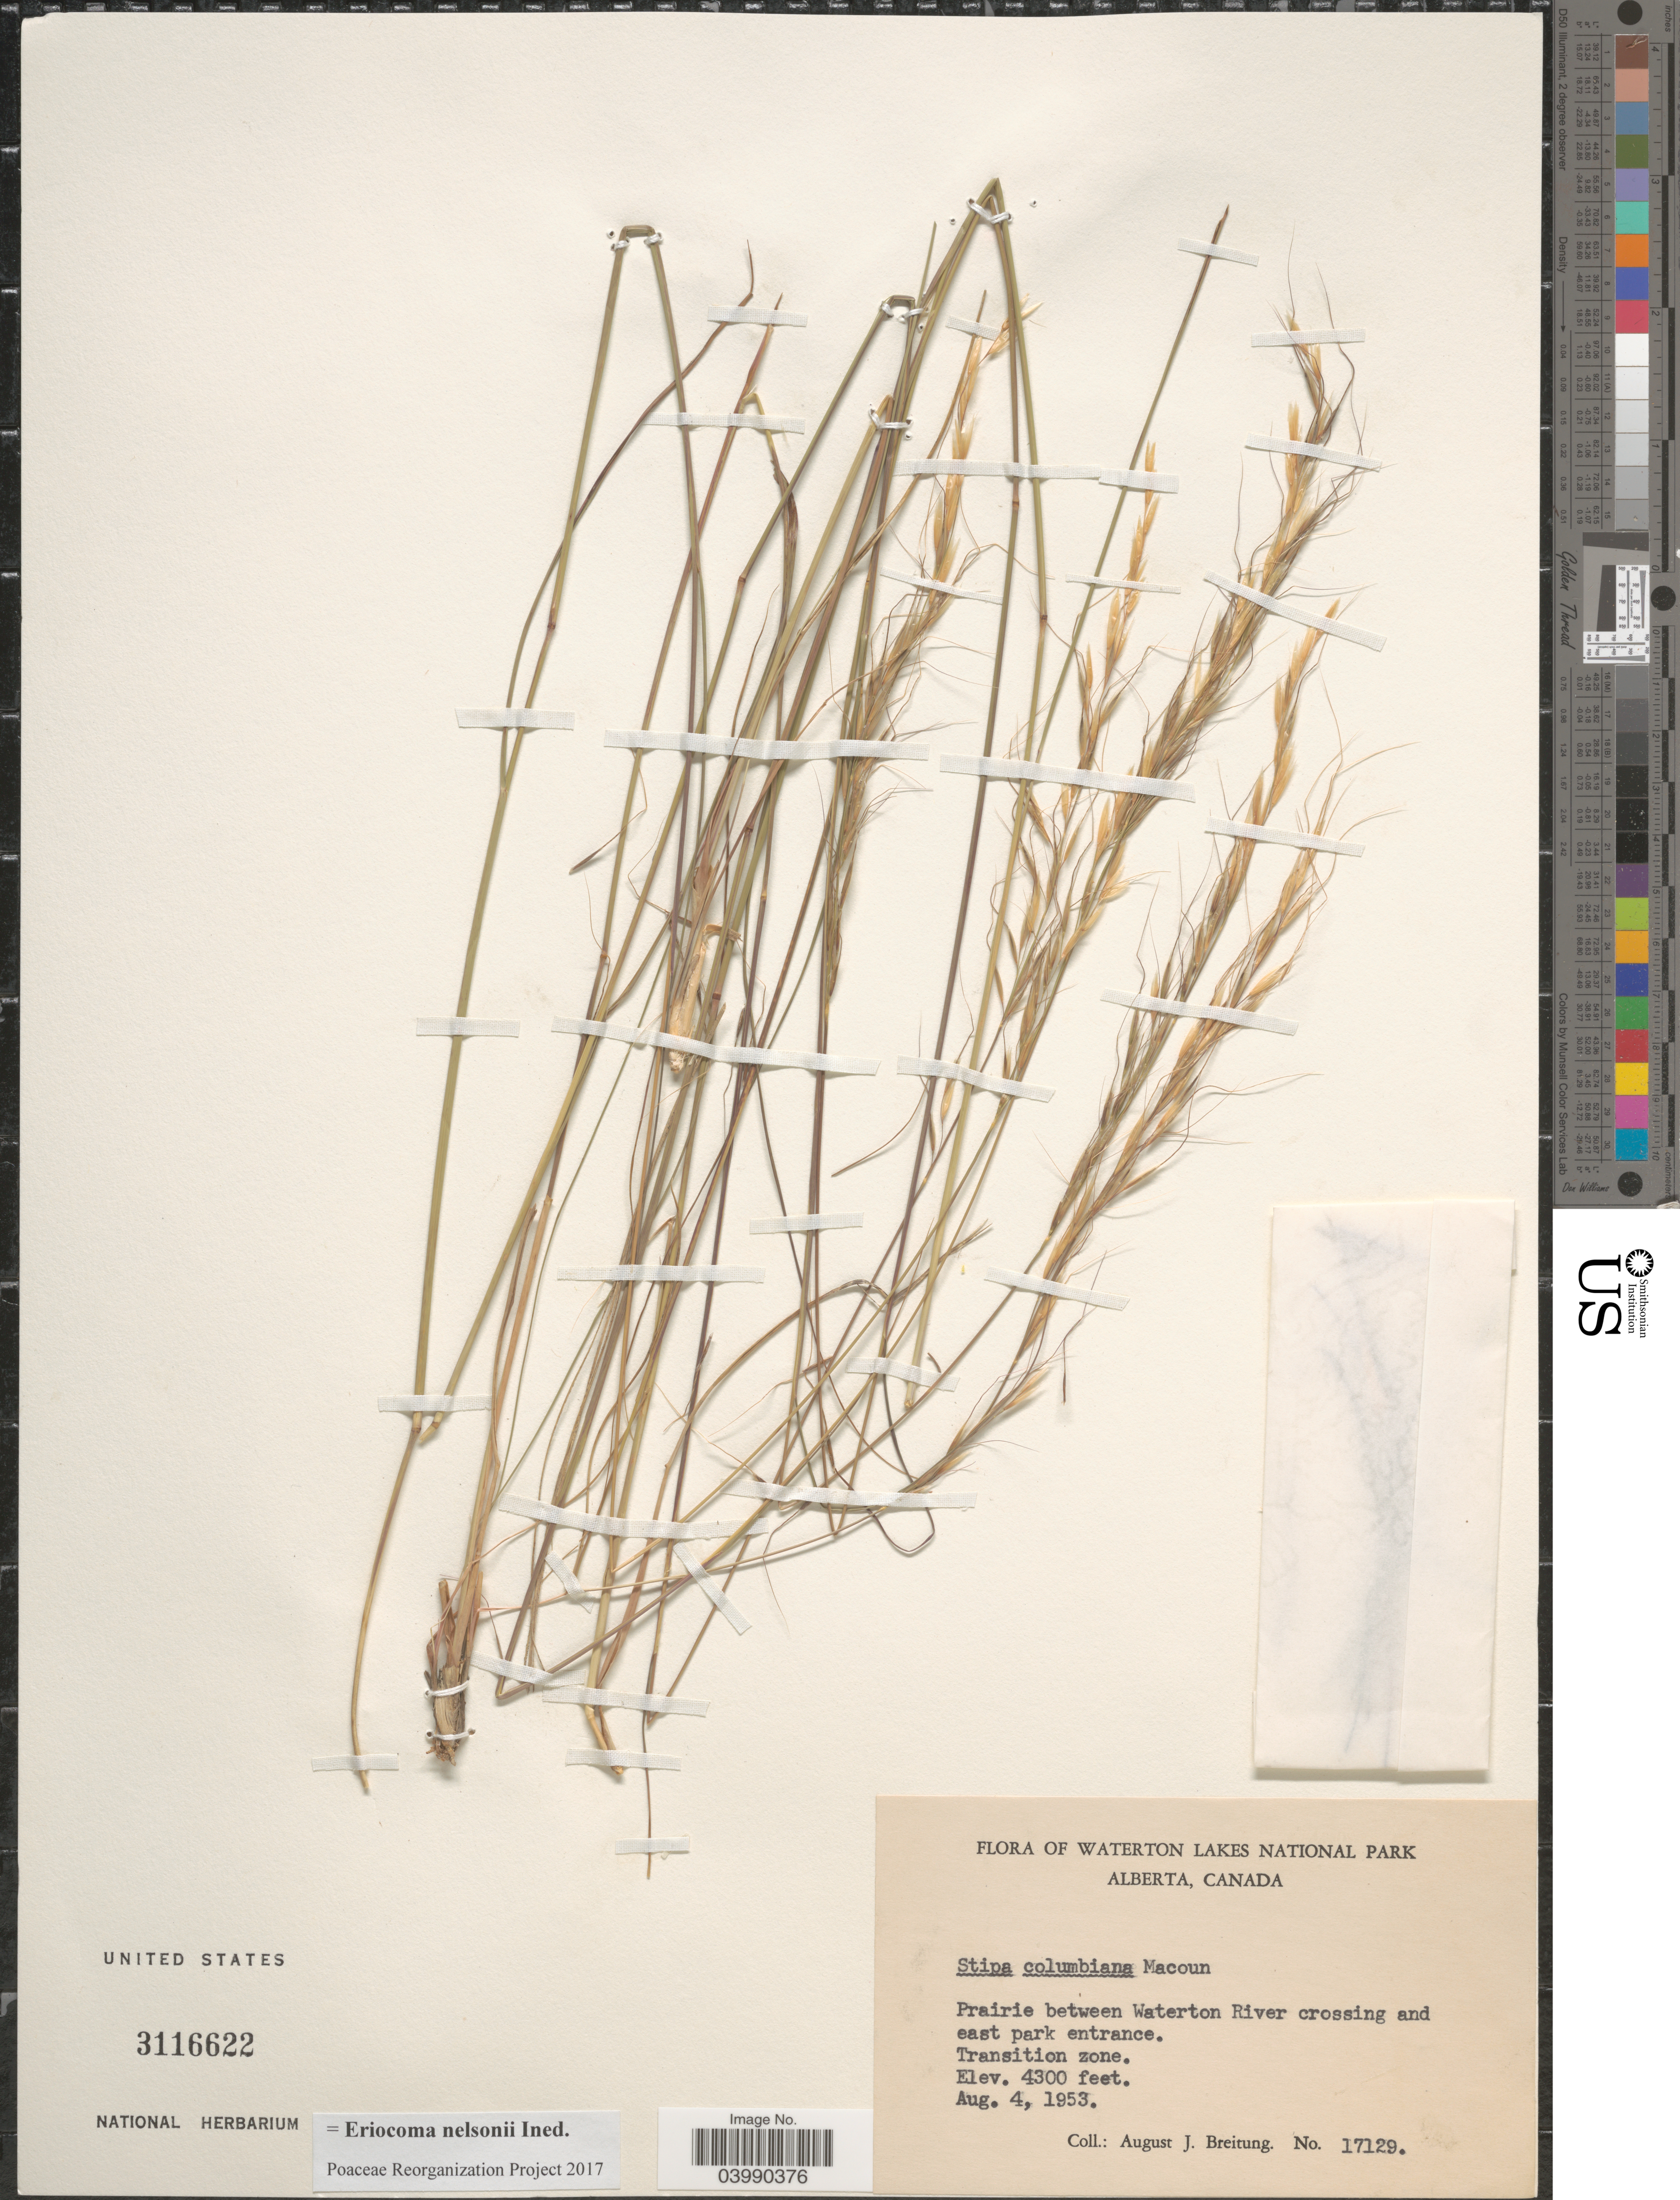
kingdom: Plantae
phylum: Tracheophyta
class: Liliopsida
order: Poales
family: Poaceae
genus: Eriocoma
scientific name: Eriocoma nelsonii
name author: (Scribn.) Romasch.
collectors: A. Breitung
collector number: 17129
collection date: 1953-08-04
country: Canada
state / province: Alberta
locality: Waterton Lakes National Park. Prairie between Waterton River crossing and east park entrance. Transition zone.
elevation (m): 1311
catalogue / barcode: US 3116622